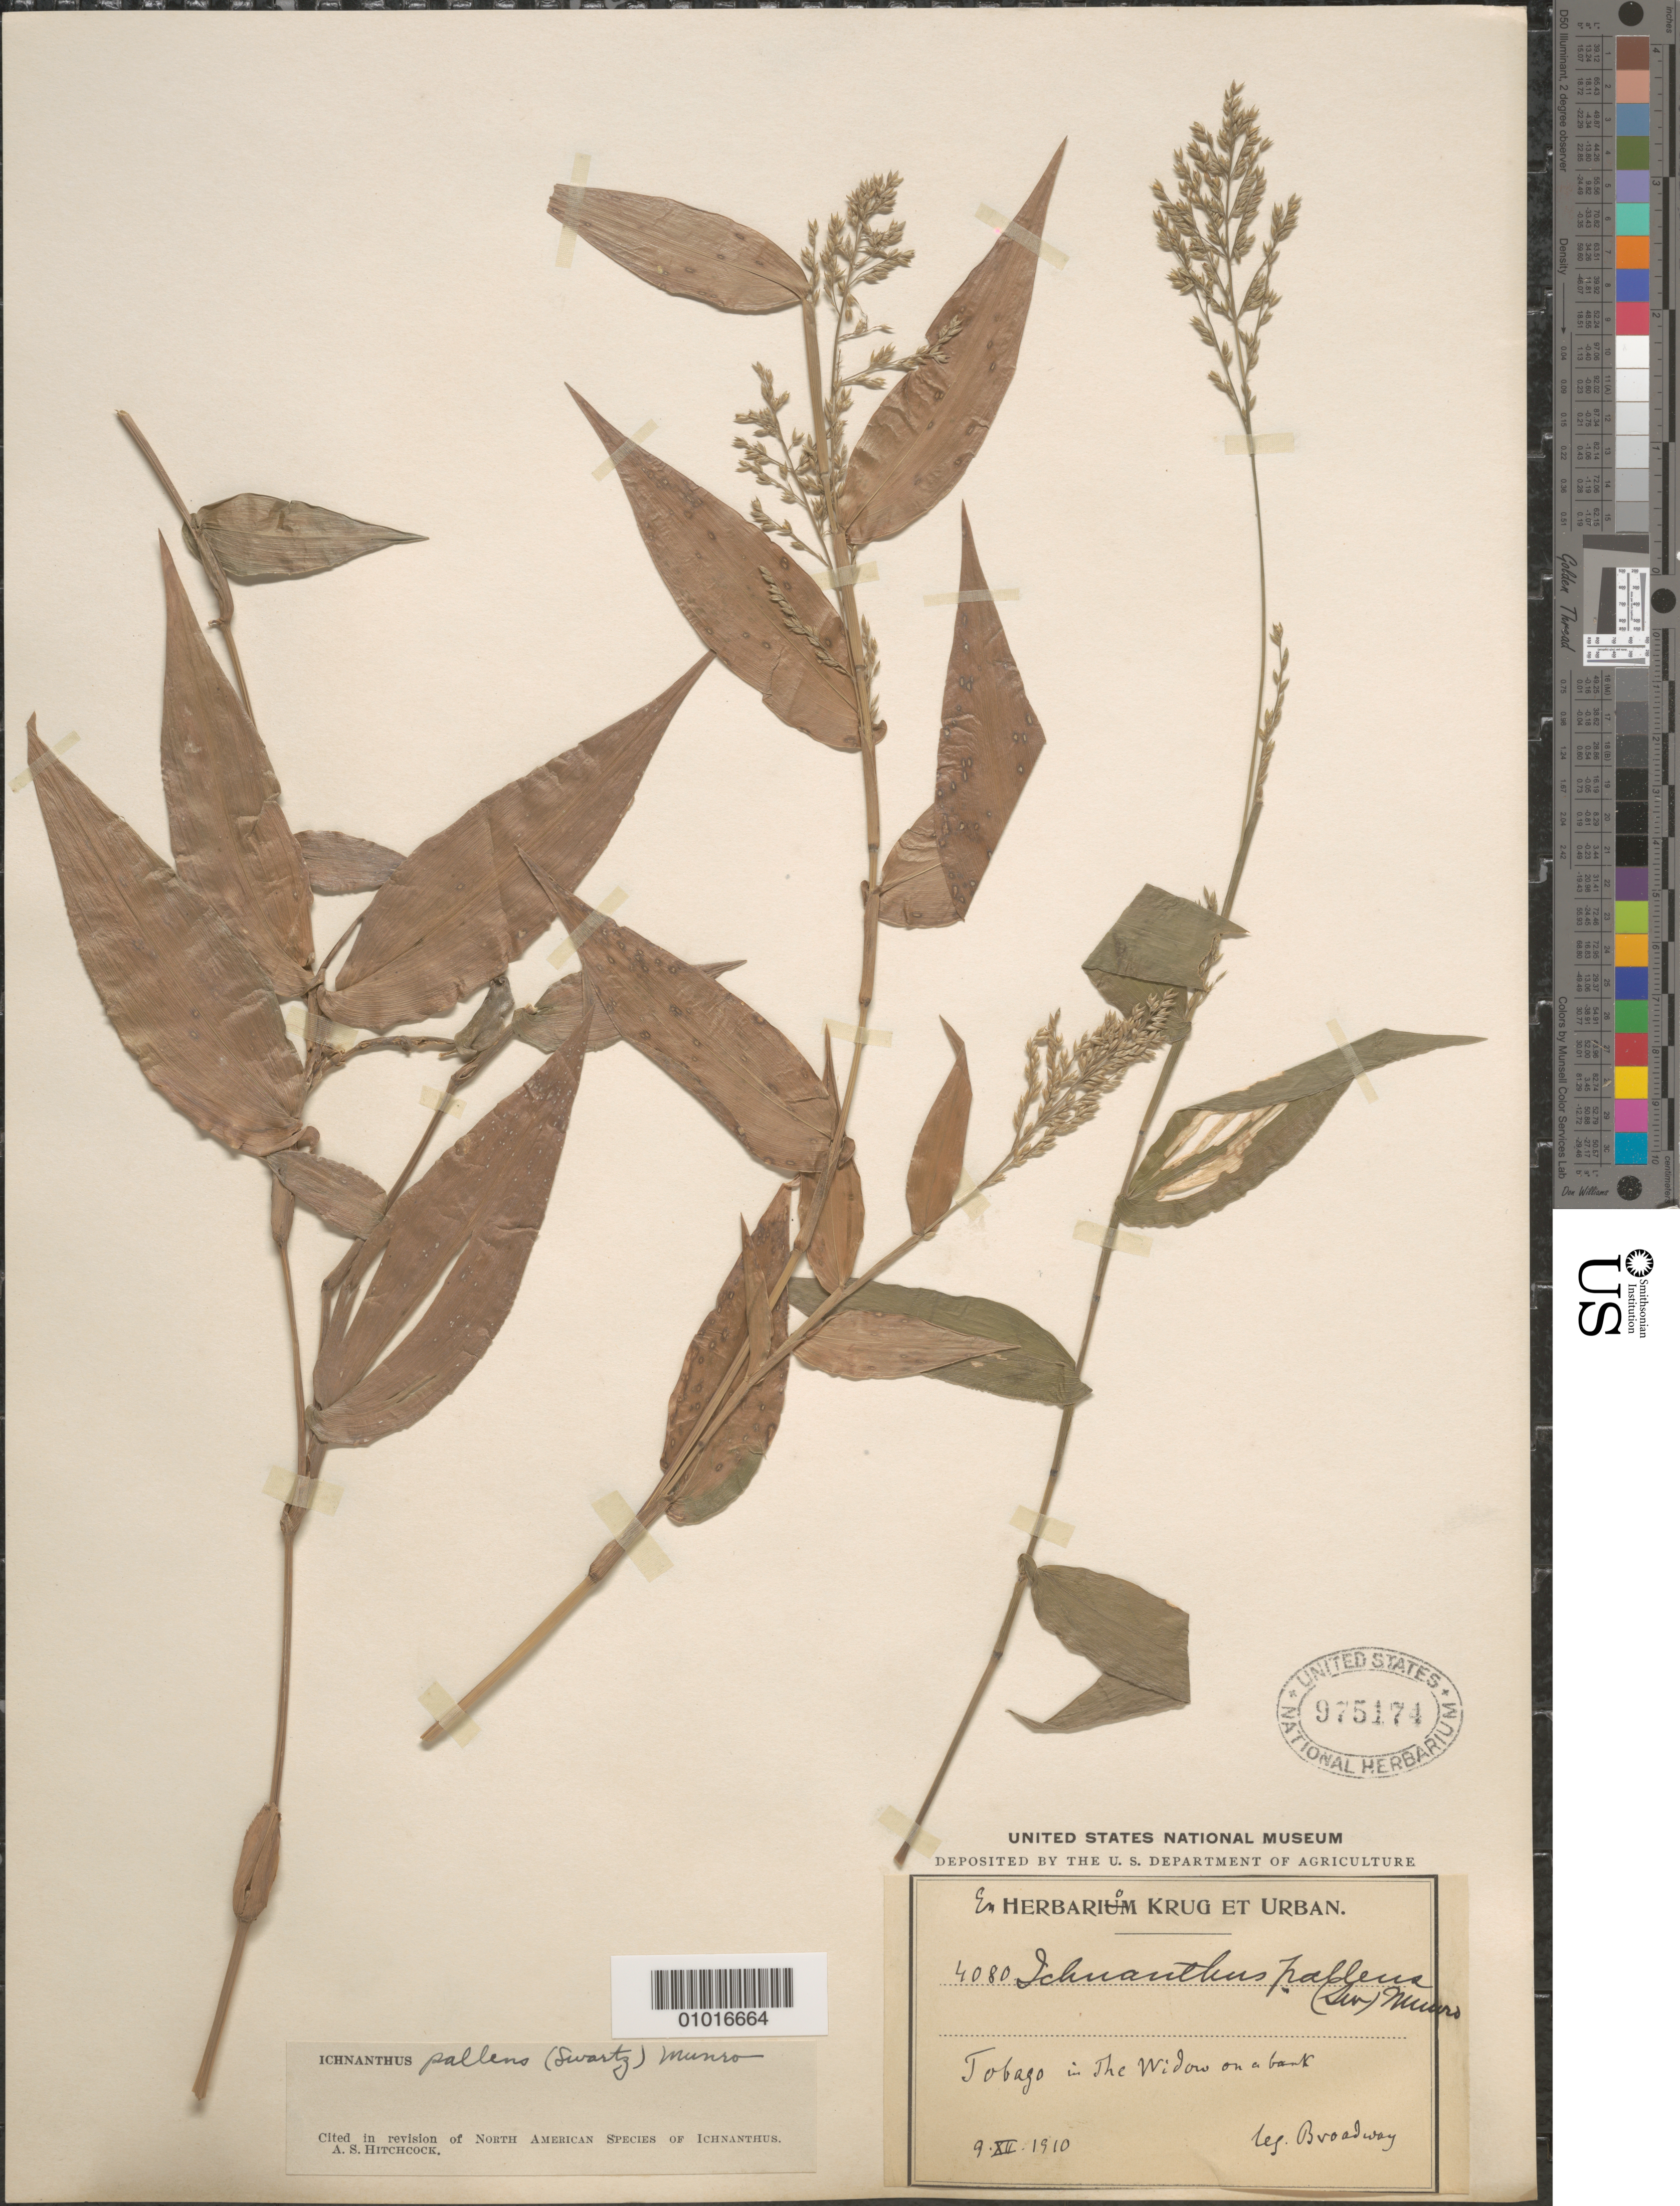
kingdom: Plantae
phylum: Tracheophyta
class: Liliopsida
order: Poales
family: Poaceae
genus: Ichnanthus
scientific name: Ichnanthus pallens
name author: (Sw.) Munro ex Benth.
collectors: W. E. Broadway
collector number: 4080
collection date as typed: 09 Dec 1910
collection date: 1910-12-09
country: Trinidad and Tobago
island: Tobago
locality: The Widow on a bank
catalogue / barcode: US 975174